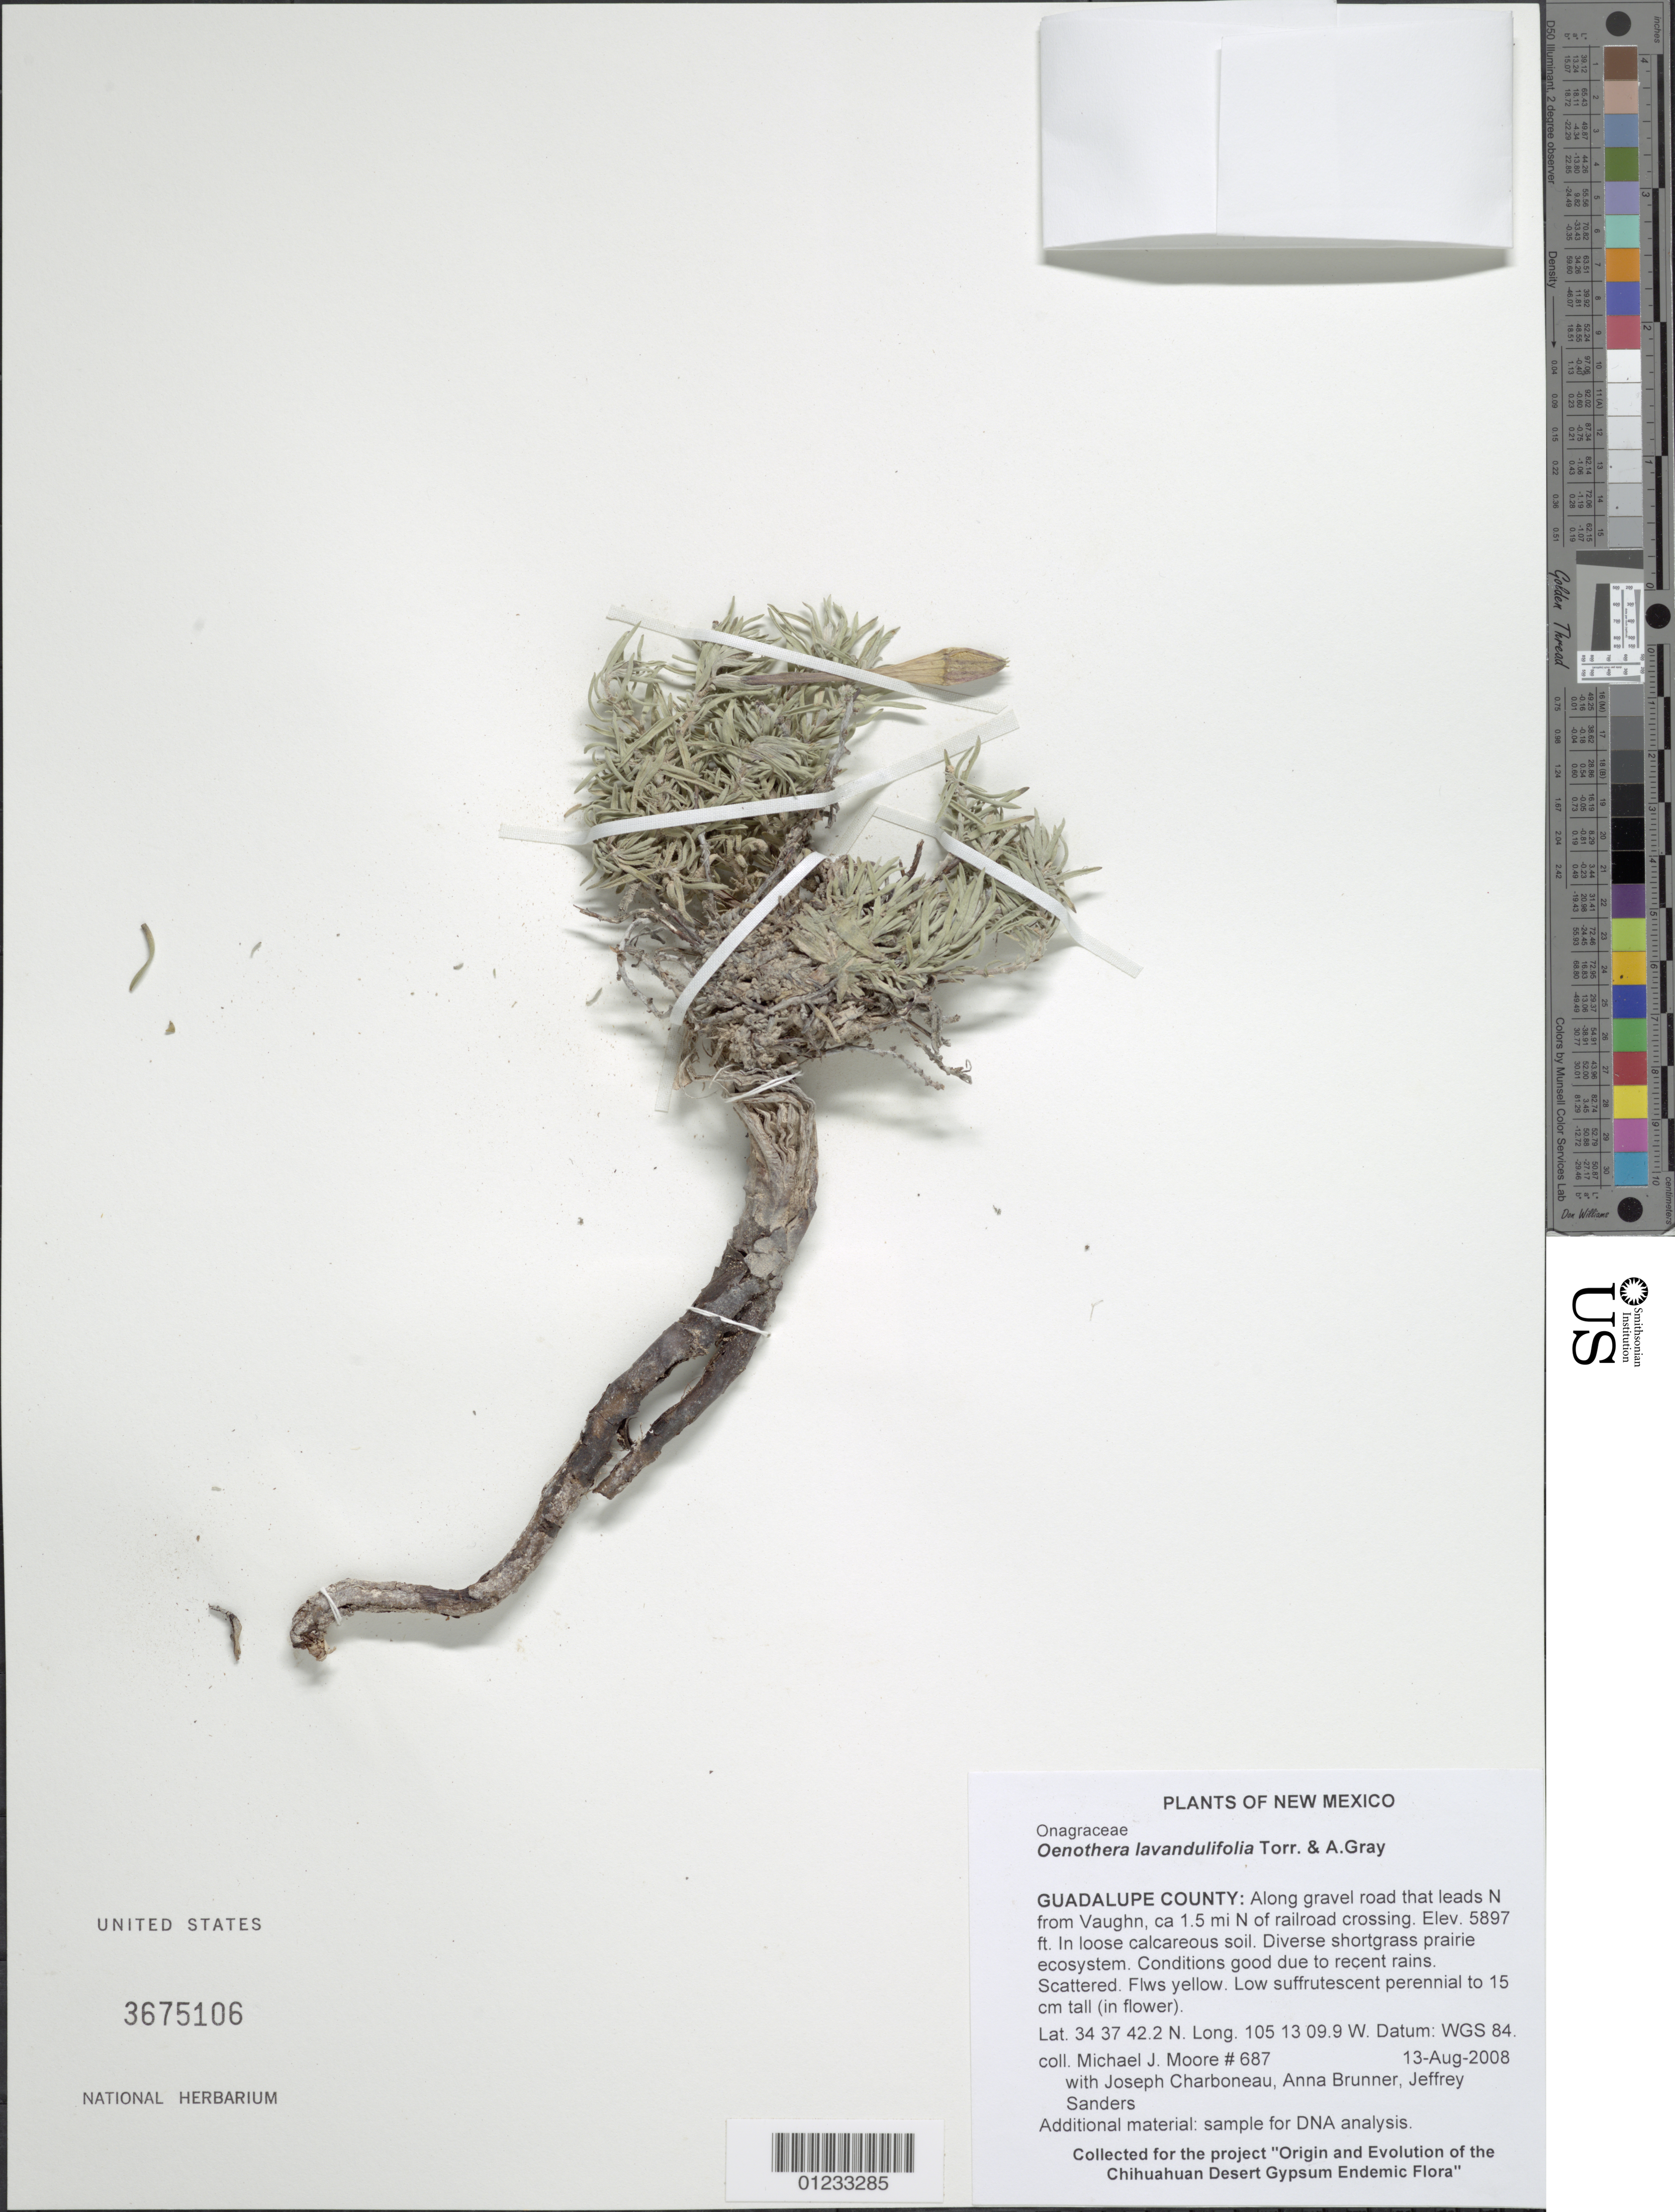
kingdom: Plantae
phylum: Tracheophyta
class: Magnoliopsida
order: Myrtales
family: Onagraceae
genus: Oenothera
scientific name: Oenothera lavandulifolia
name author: Torr. & A. Gray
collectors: M. J. Moore, J. L. M. Charboneau, A. Brunner & J. Sanders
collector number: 687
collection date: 2004-08-12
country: United States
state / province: New Mexico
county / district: Guadalupe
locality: Along gravel road that leads N from Vaughn, ca 1.5 mi N of railroad crossing.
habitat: In loose calcareous soil. Diverse shortgrass prairie ecosystem. Conditions good due to recent rains.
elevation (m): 1797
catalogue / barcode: US 3675106